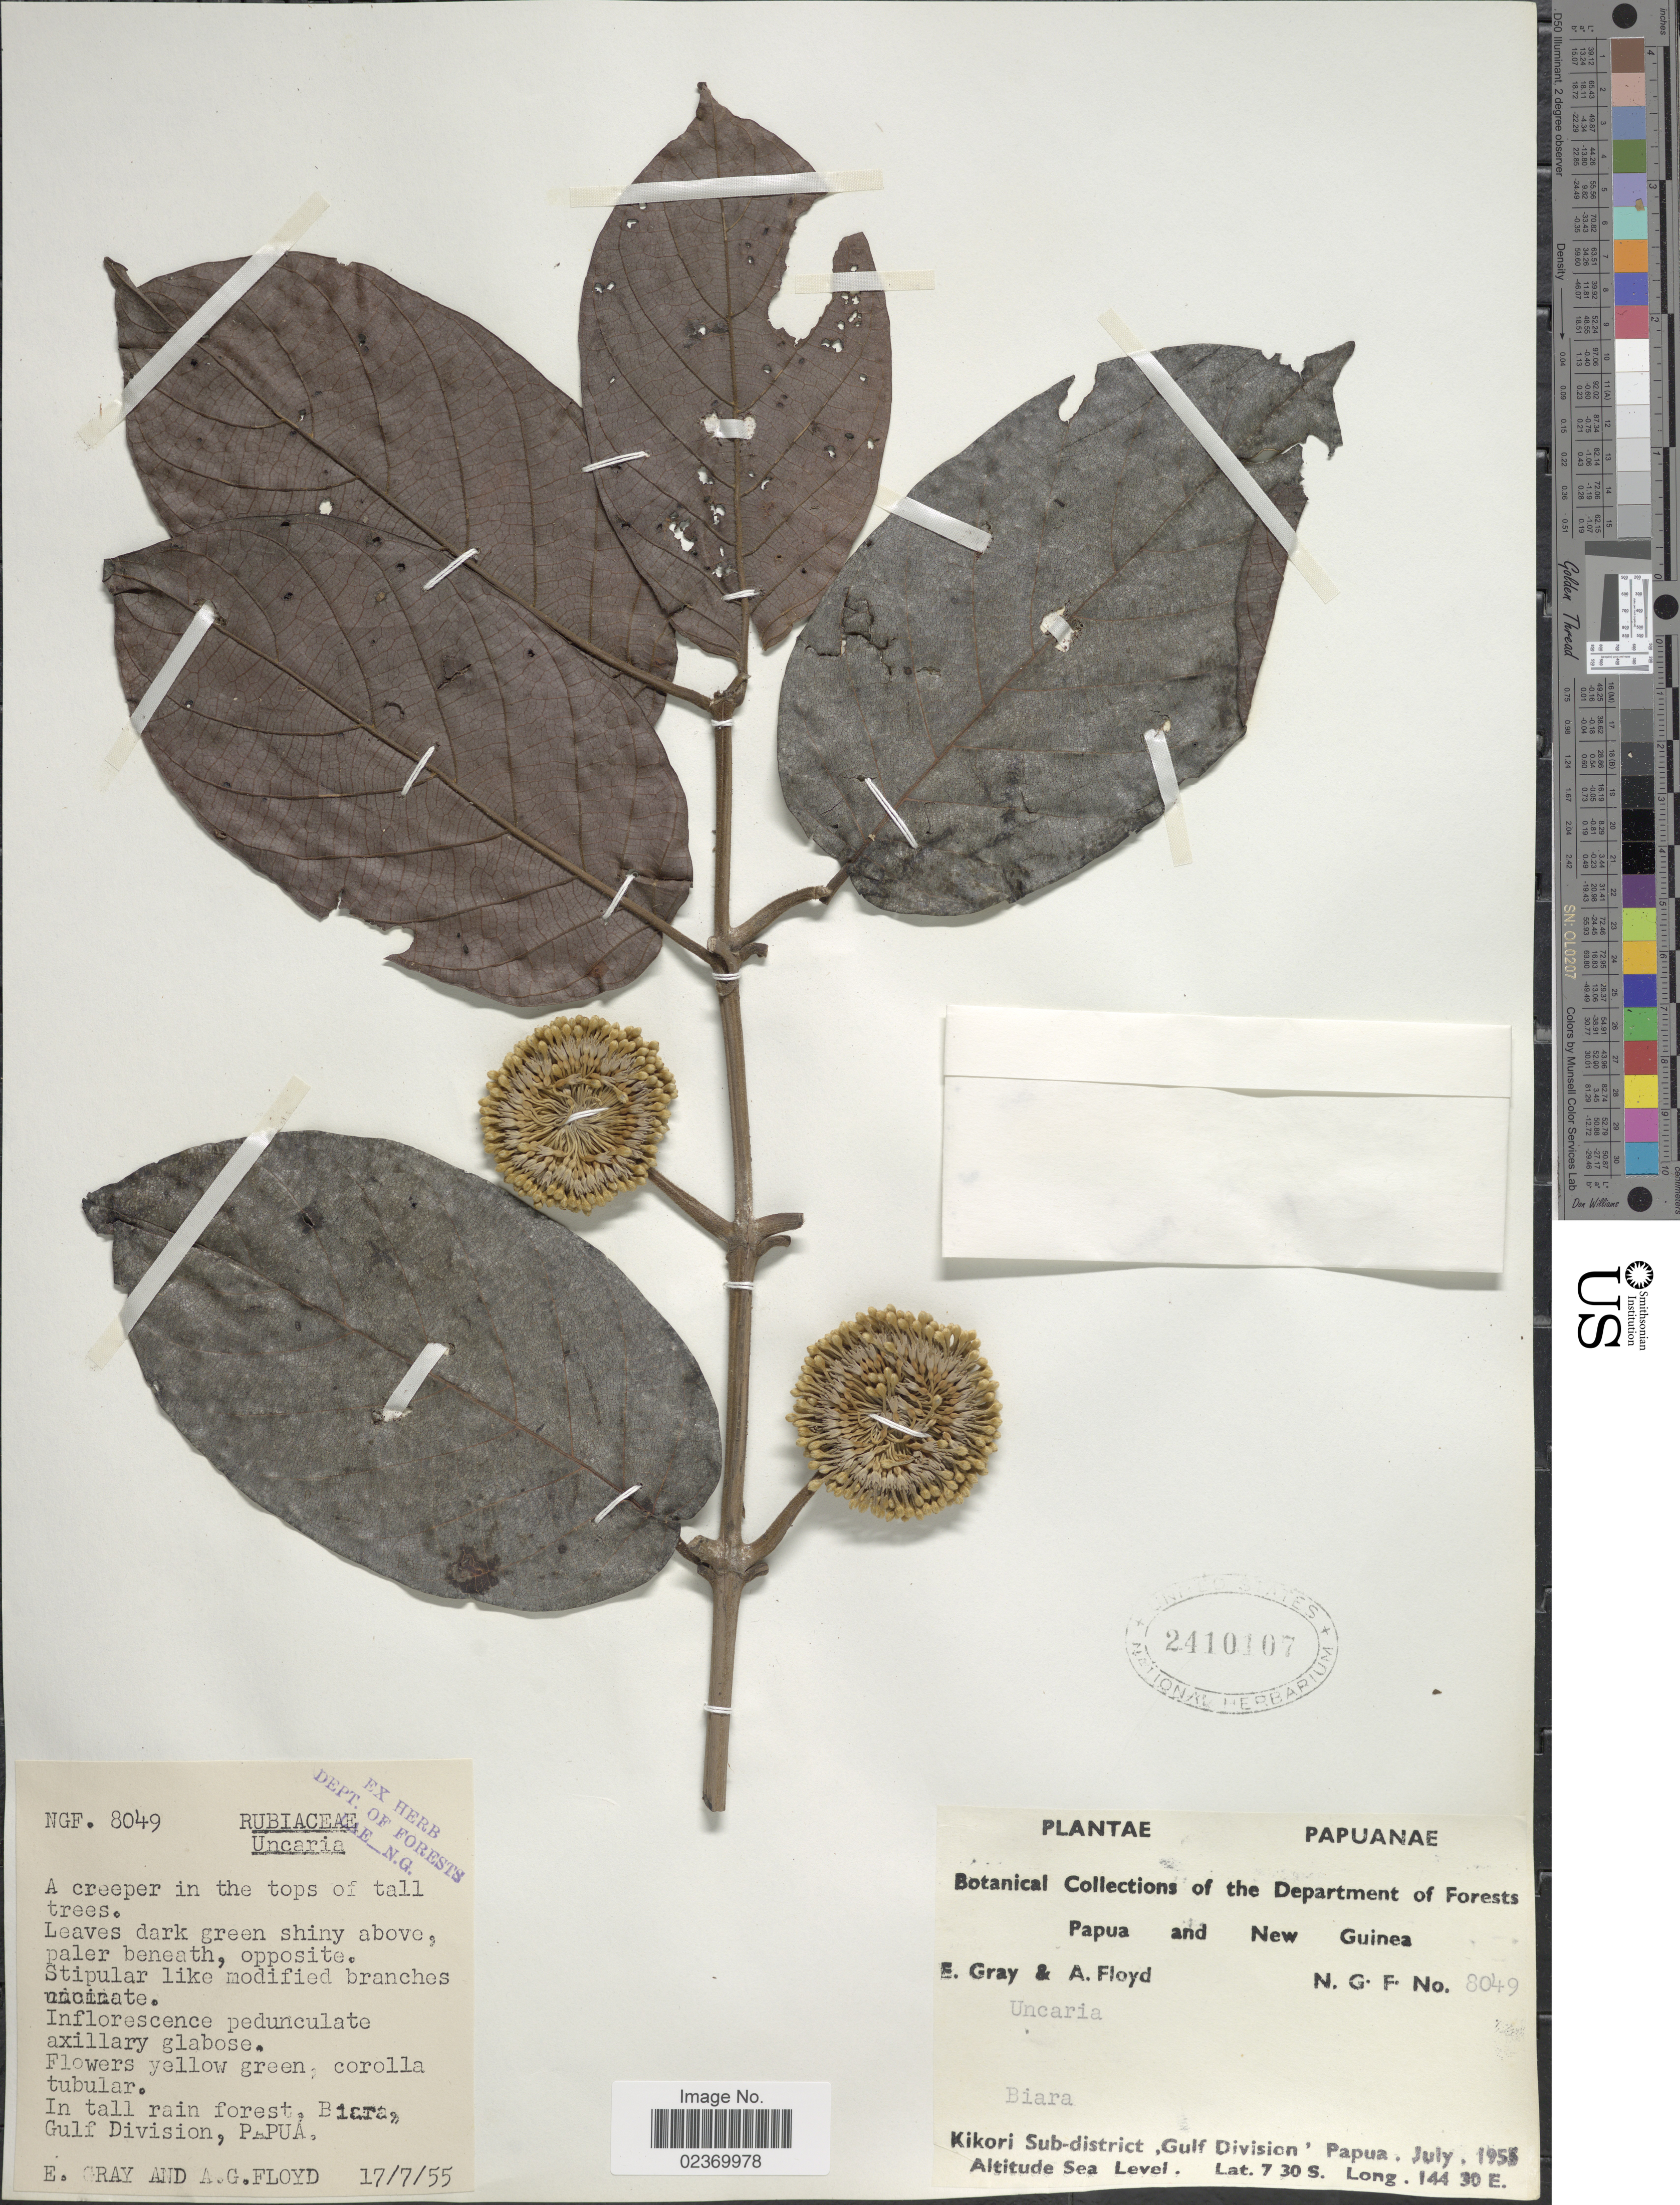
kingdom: Plantae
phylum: Tracheophyta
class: Magnoliopsida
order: Gentianales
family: Rubiaceae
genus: Uncaria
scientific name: Uncaria sp.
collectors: E. C. G. Gray & A. Floyd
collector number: NGF. 8049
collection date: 1955-07-17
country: Papua New Guinea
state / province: Gulf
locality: In tall rain forest, Biara, Gulf Division, Kikori Sub-district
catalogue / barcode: US 2410107